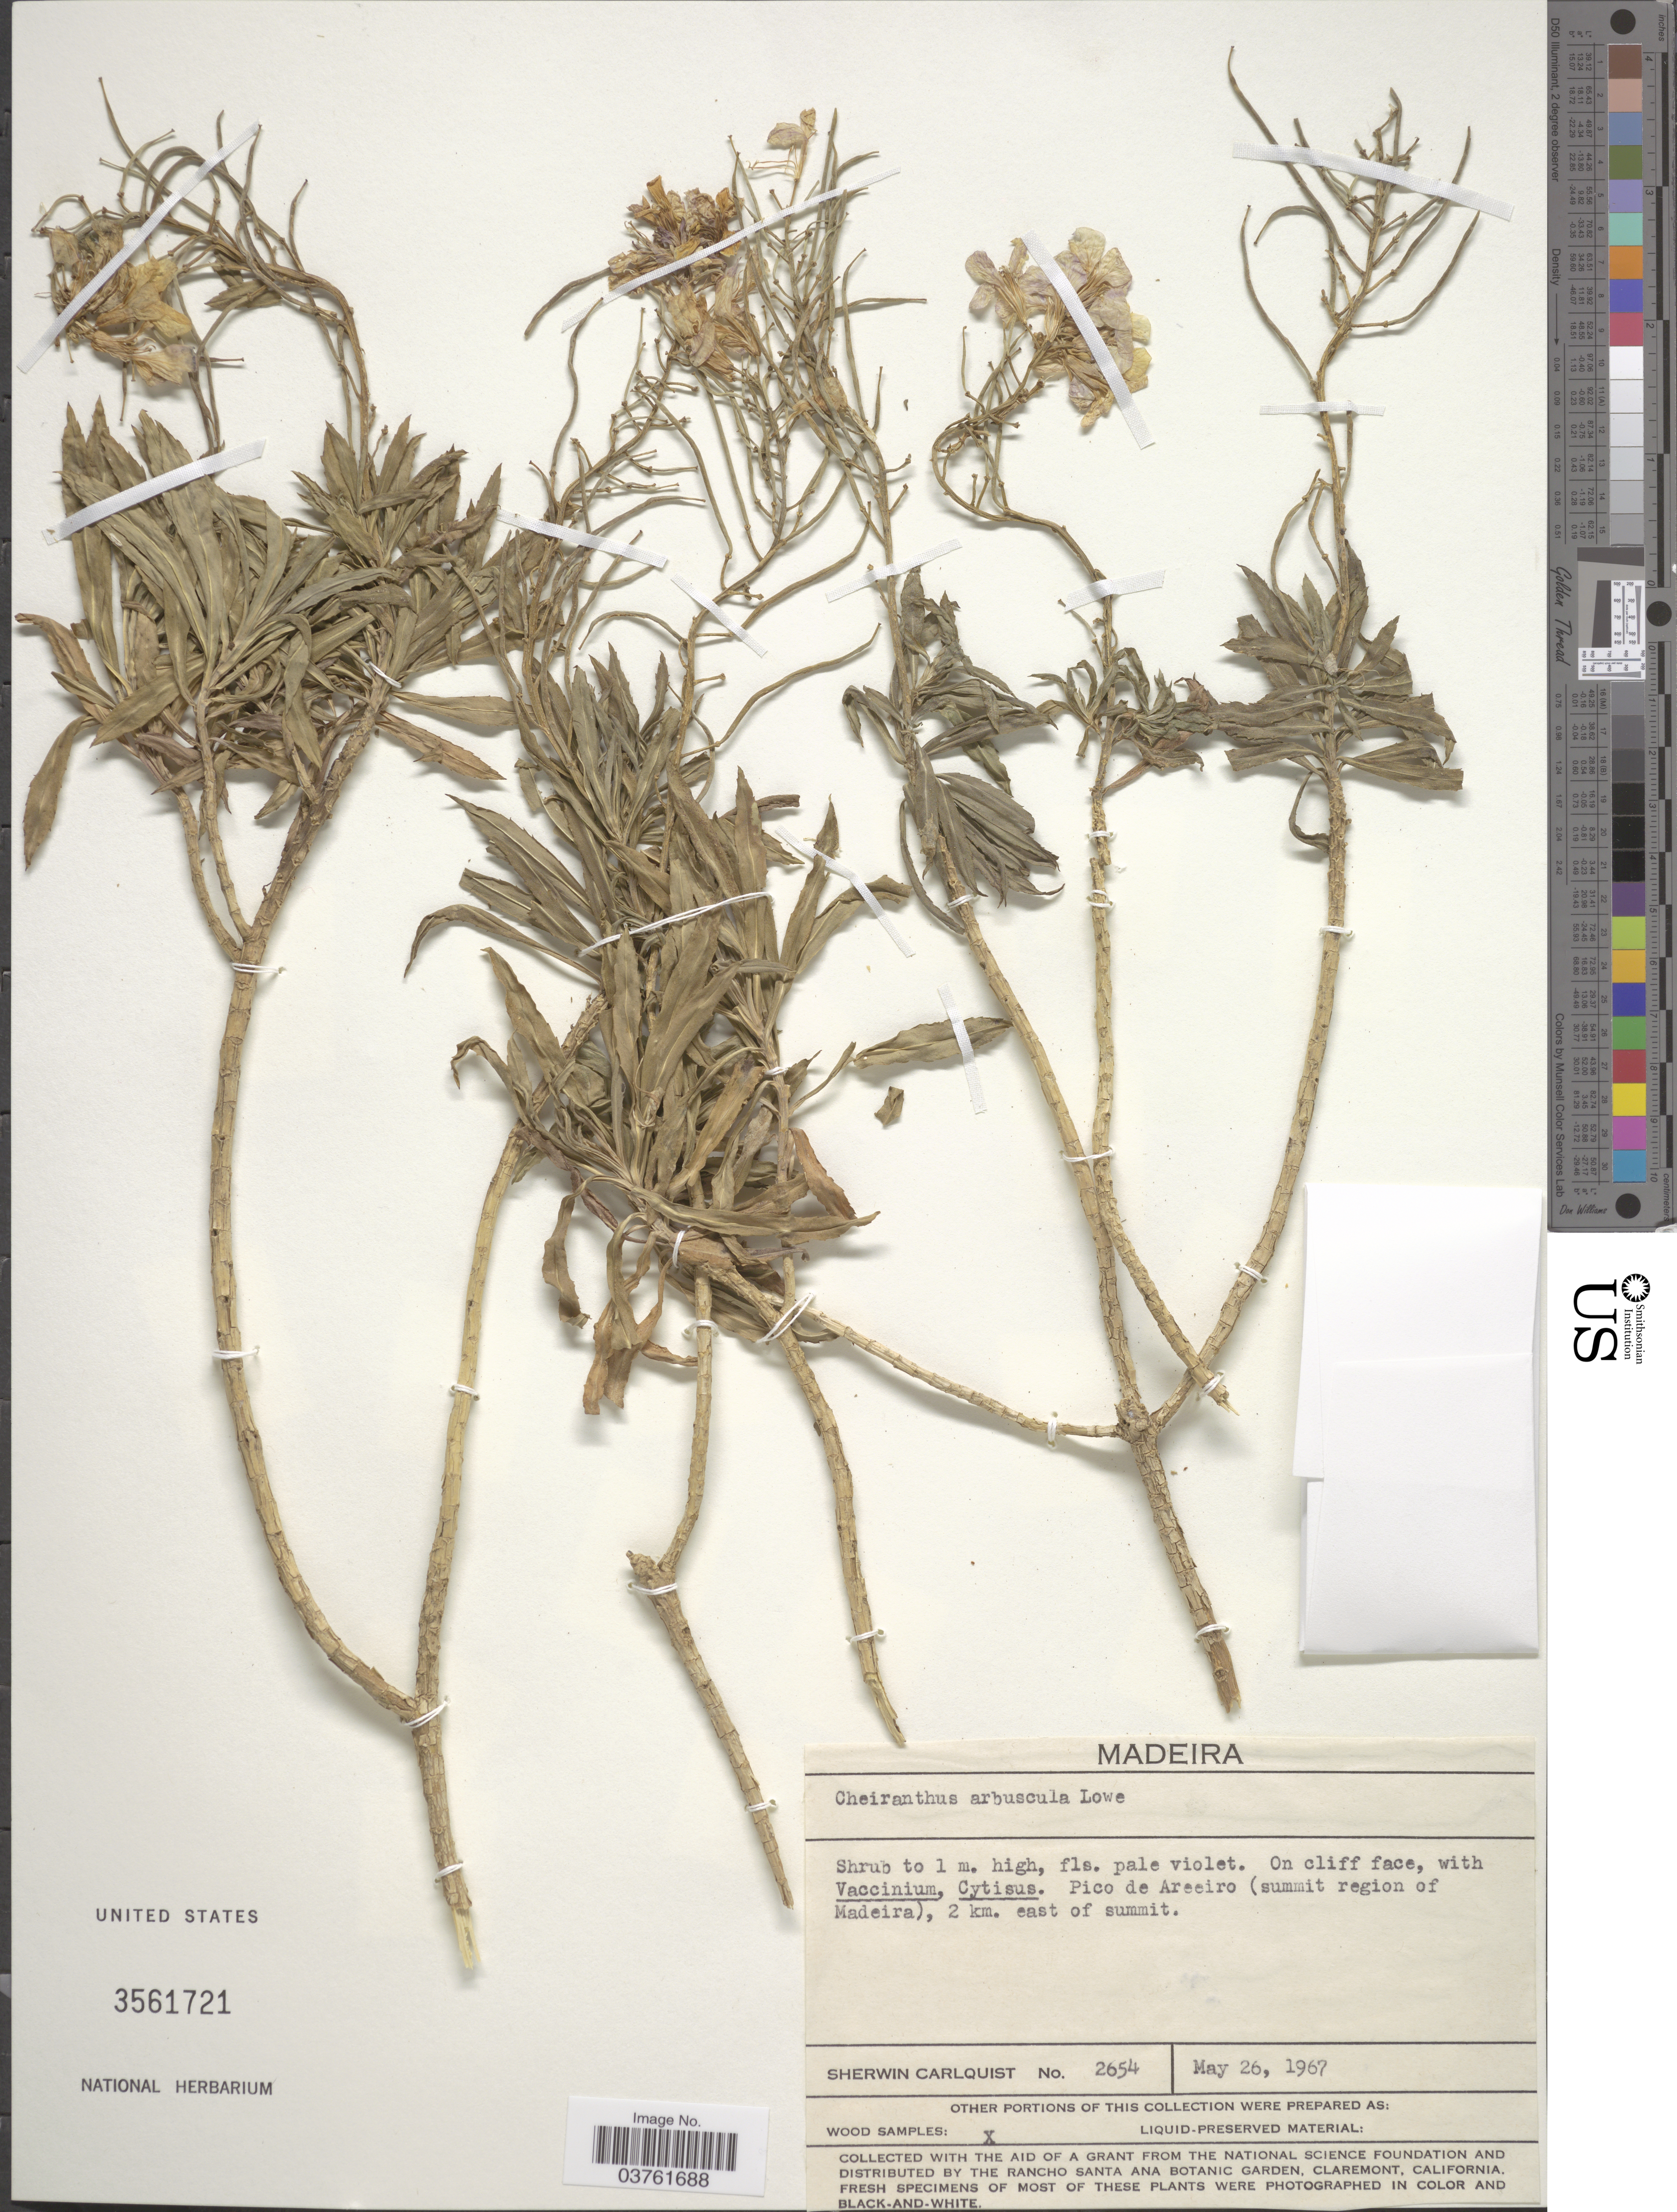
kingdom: Plantae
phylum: Tracheophyta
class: Magnoliopsida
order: Brassicales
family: Brassicaceae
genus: Cheiranthus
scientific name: Cheiranthus arbuscula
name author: Lowe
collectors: S. Carlquist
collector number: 2654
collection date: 1967-05-26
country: Portugal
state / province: Madeira (Aut. Reg.)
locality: Pico de Areeiro (summit region of Madeira), 2 km east of summit.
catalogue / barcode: US 3561721